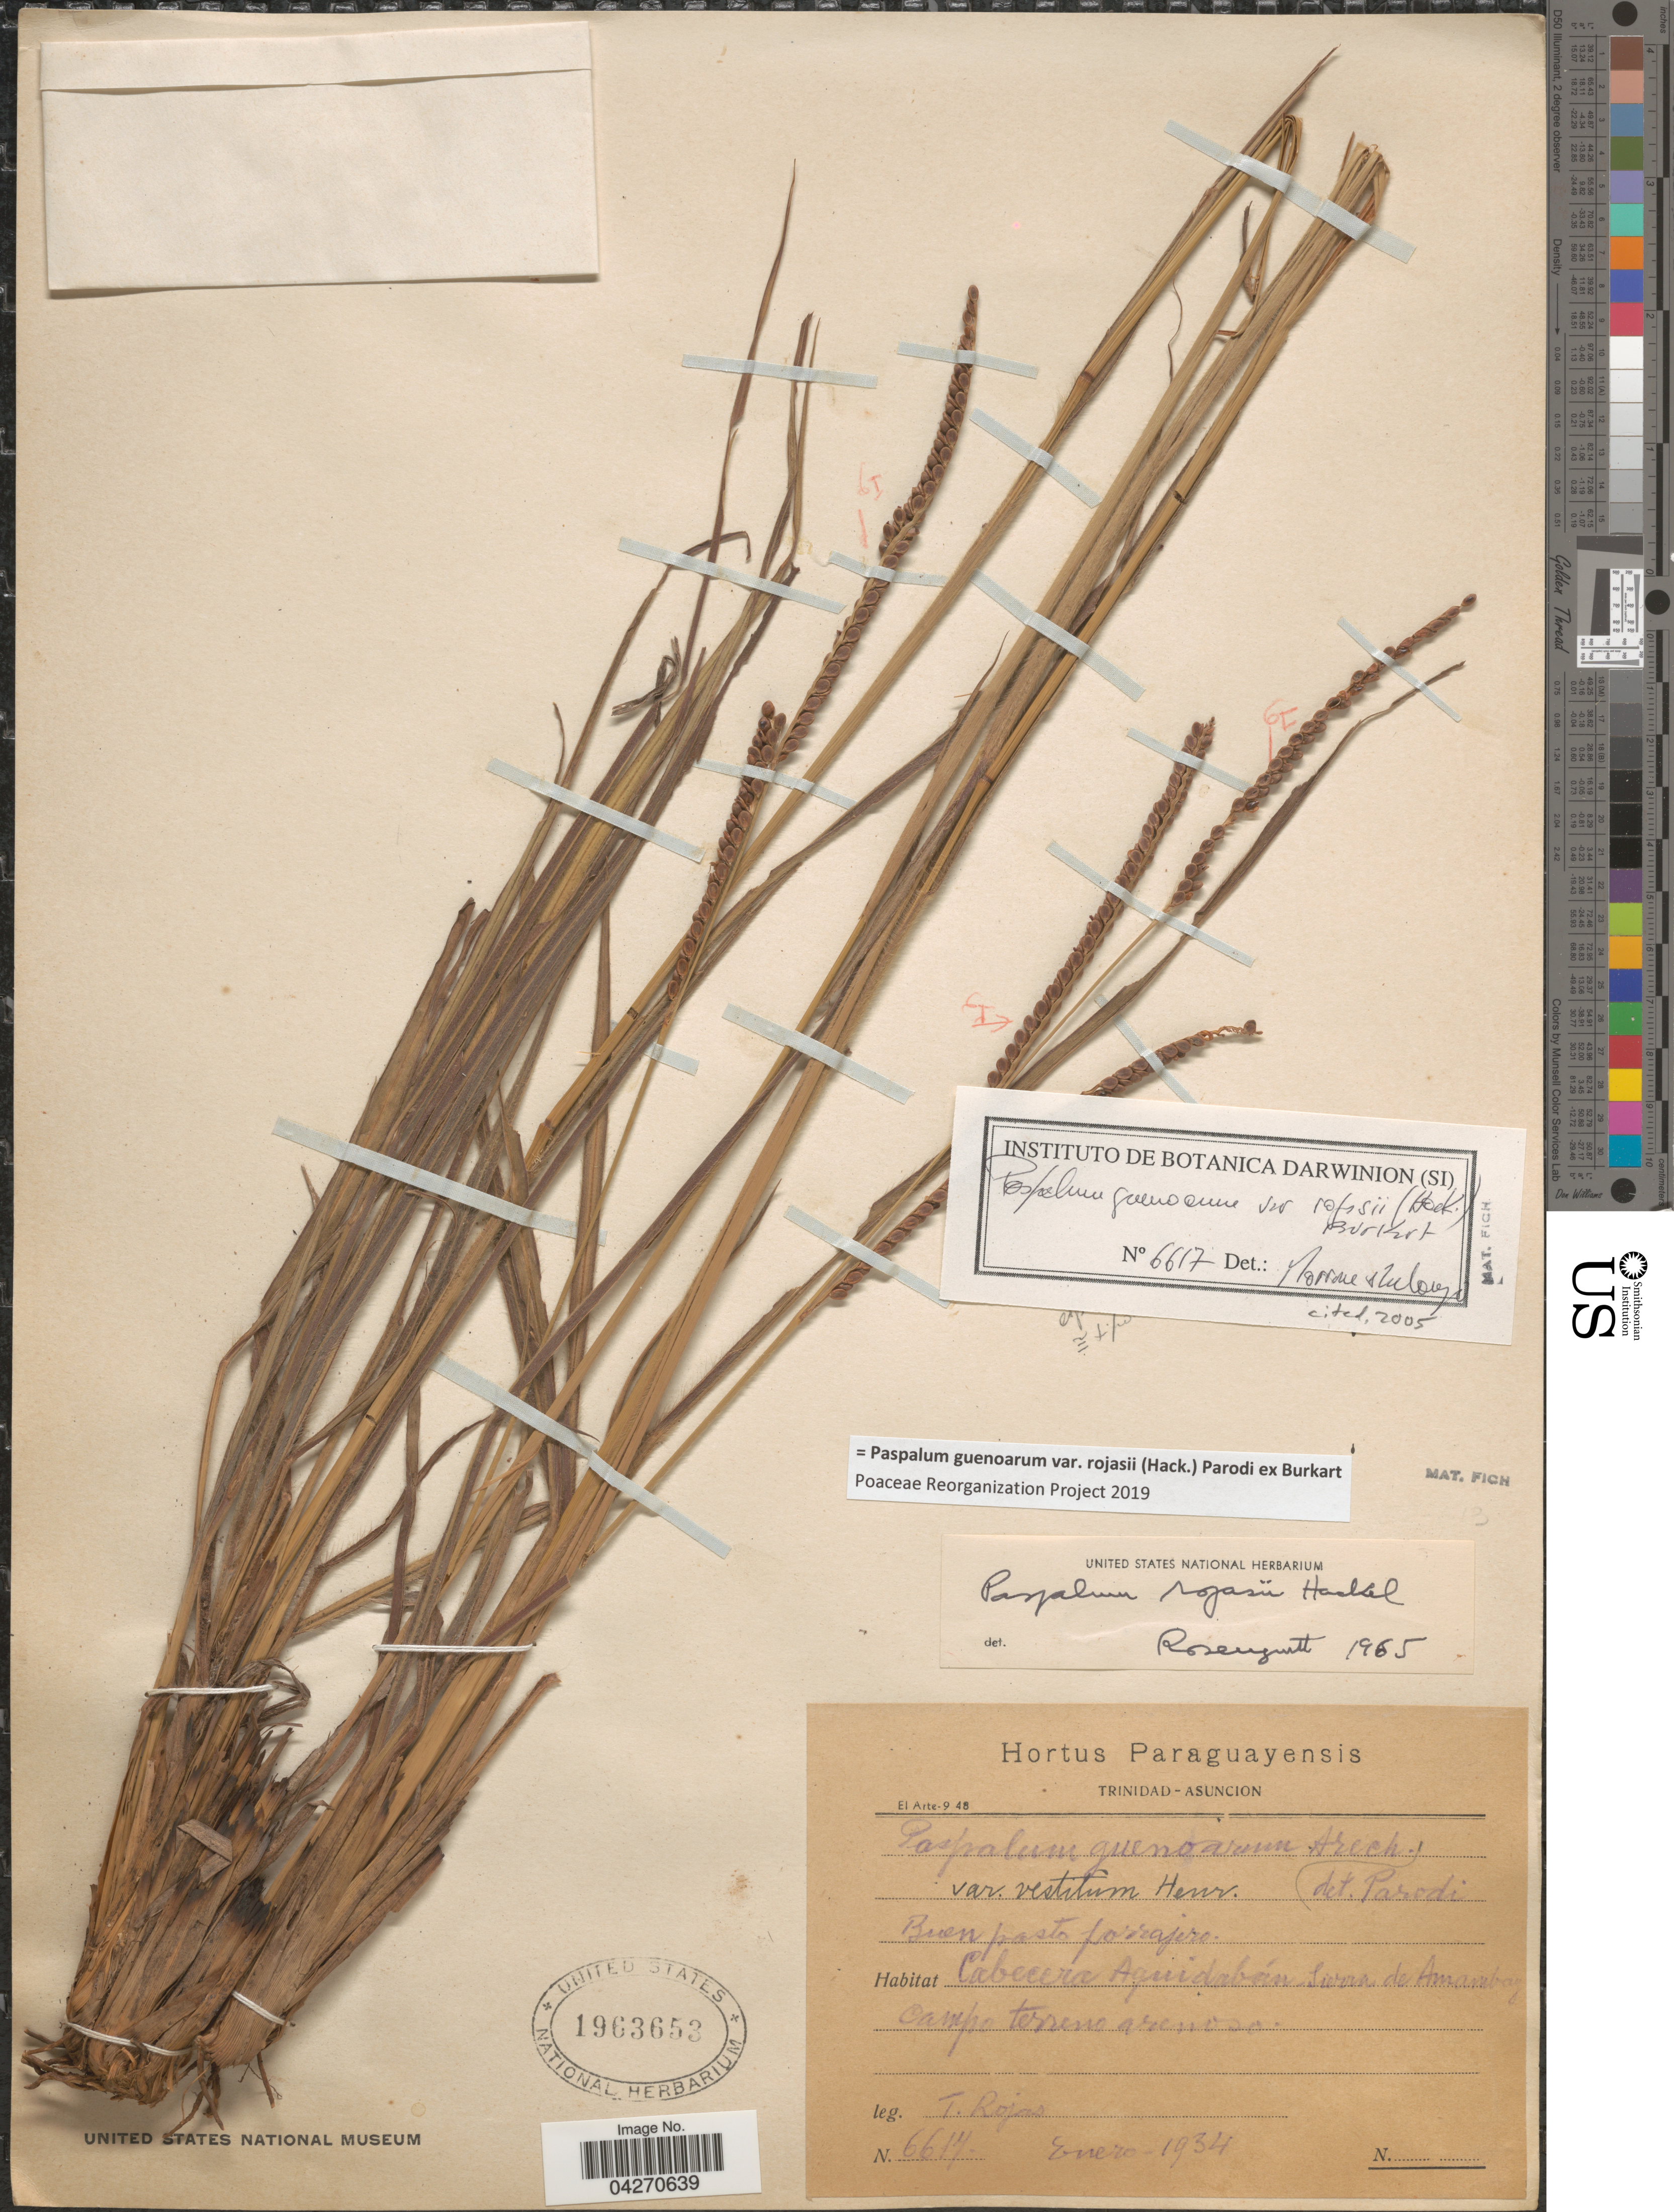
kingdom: Plantae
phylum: Tracheophyta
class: Liliopsida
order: Poales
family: Poaceae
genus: Paspalum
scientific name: Paspalum guenoarum var. rojasii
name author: (Hack.) Parodi ex Burkart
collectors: T. Rojas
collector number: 6617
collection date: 1934-01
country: Paraguay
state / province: Amambay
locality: Cabecera Aquidabán. Sierra de Amambay, campo terreno arenoso.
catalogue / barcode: US 1963653